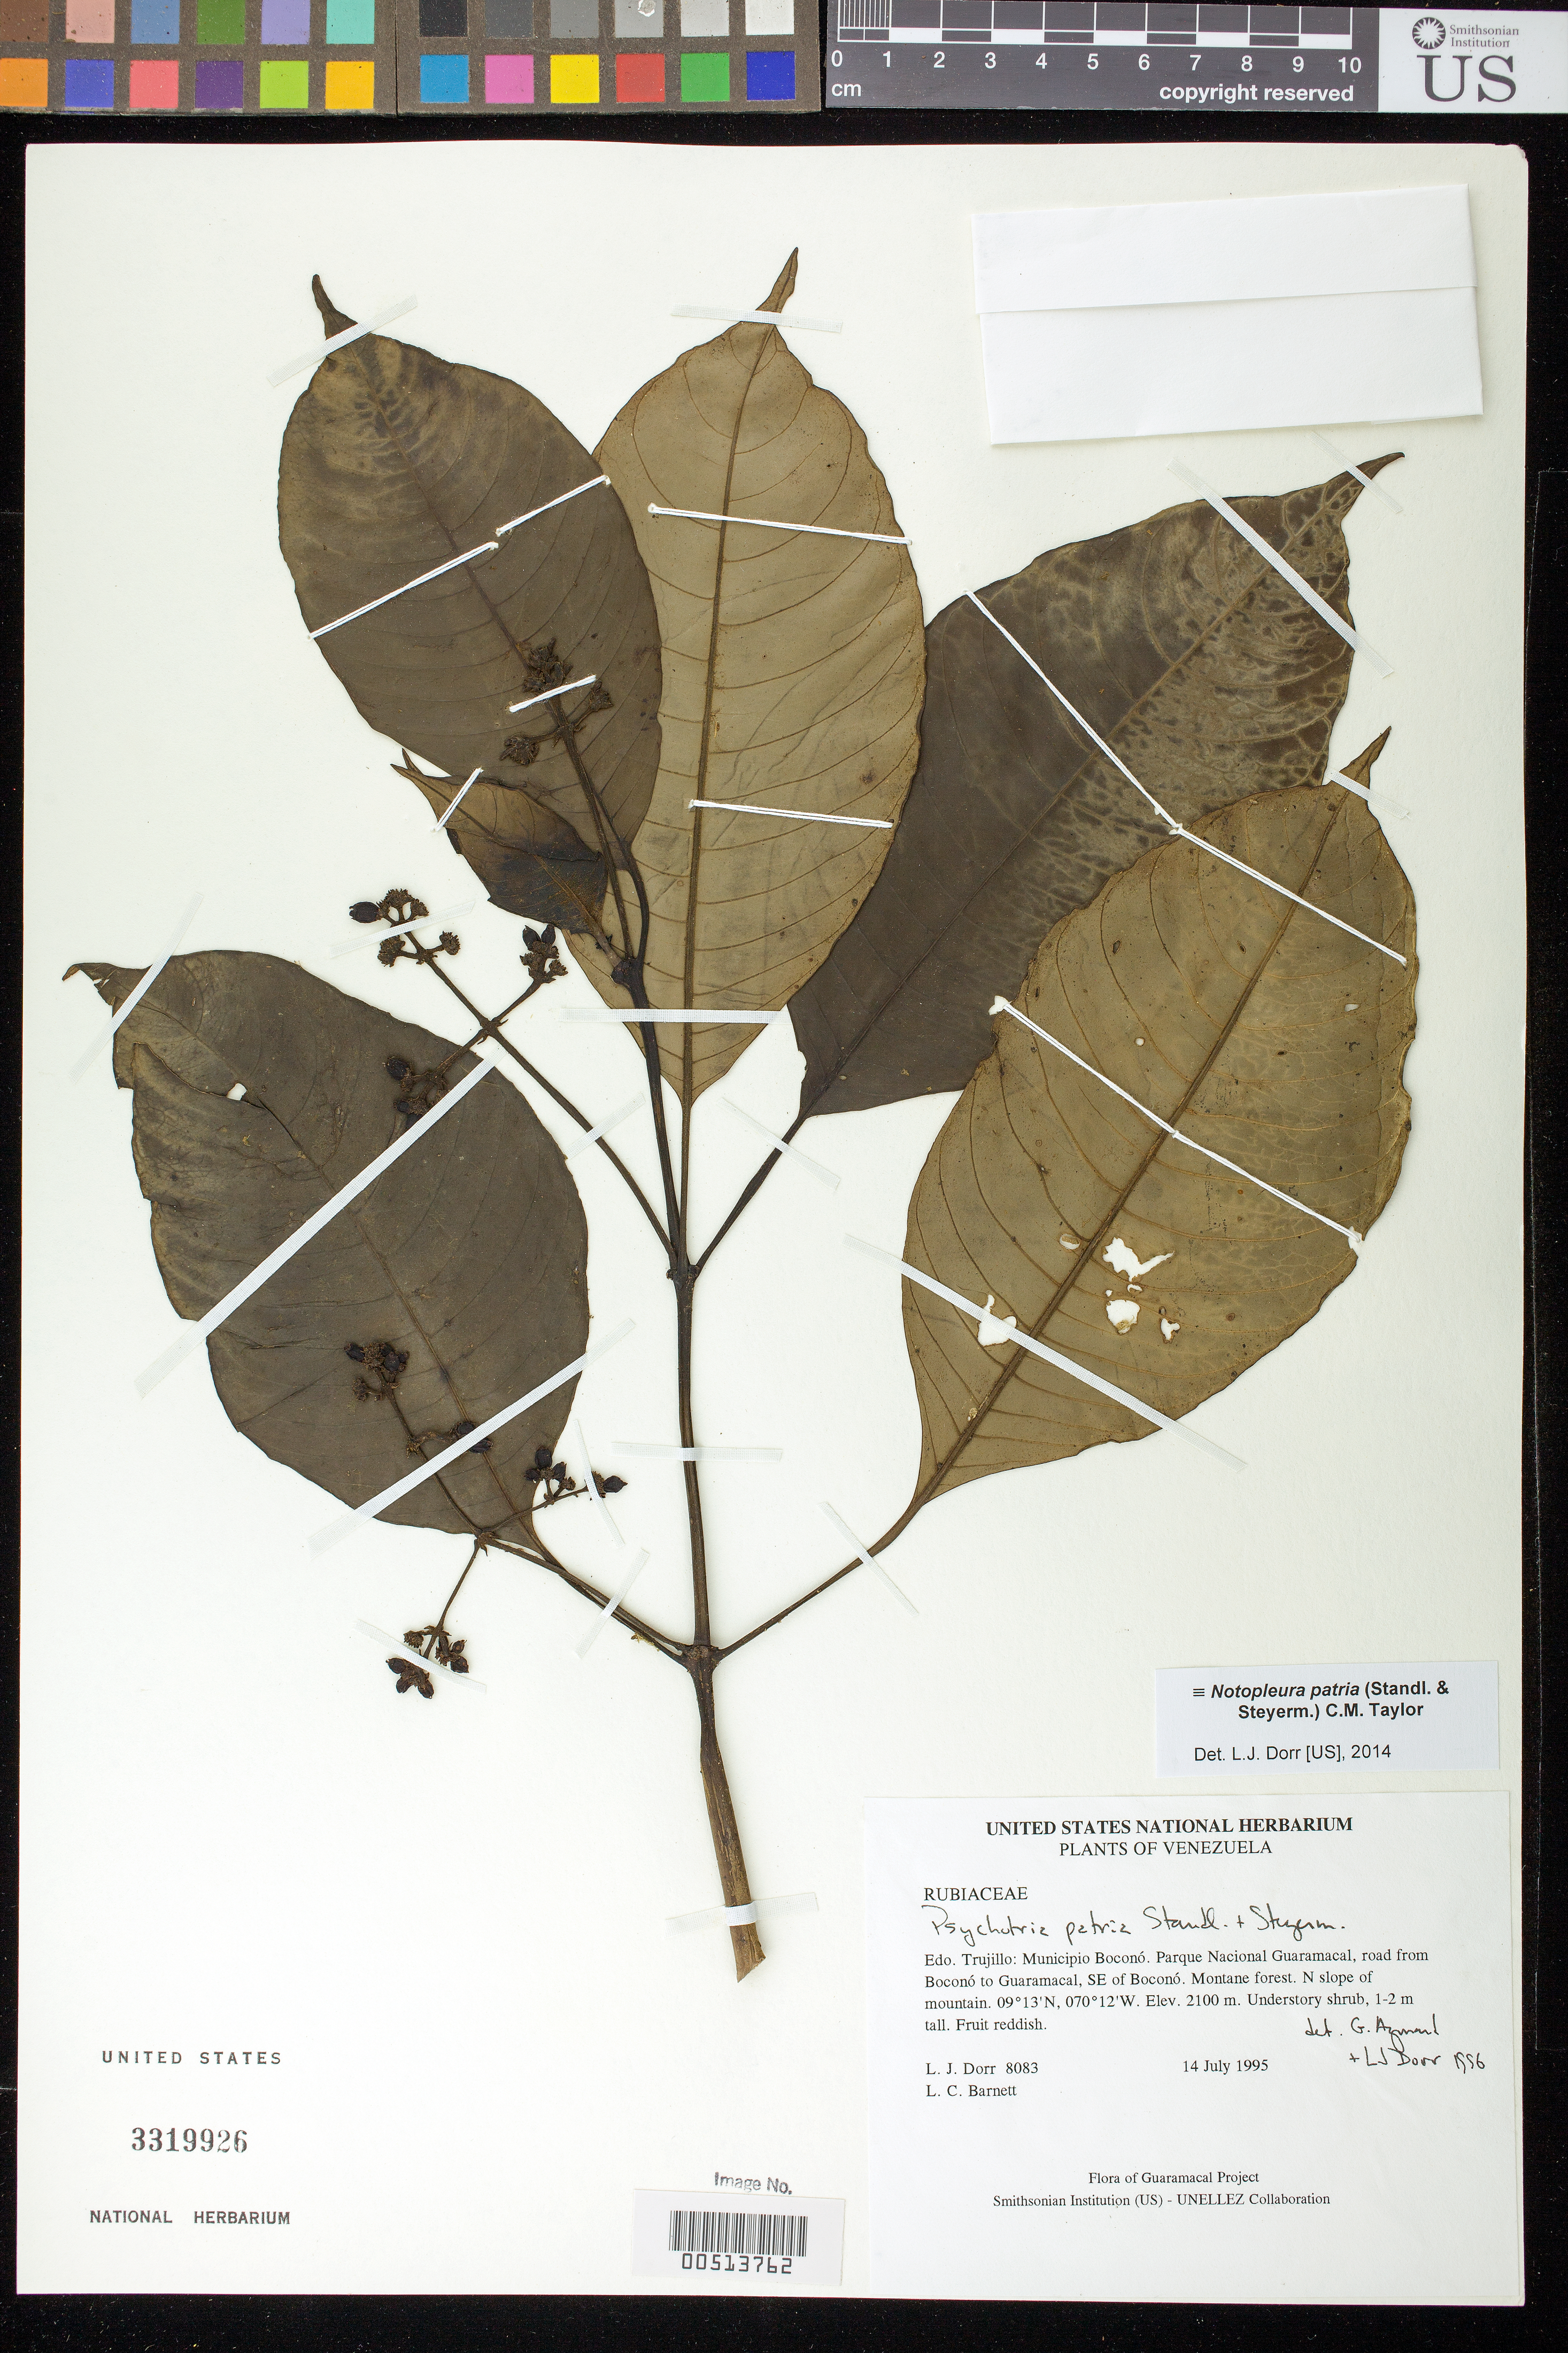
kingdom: Plantae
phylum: Tracheophyta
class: Magnoliopsida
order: Gentianales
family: Rubiaceae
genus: Notopleura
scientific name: Notopleura patria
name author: (Standl. & Styerm.) C.M. Taylor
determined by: Dorr, L. J., (BOT), Smithsonian Institution - National Museum of Natural History (UNITED STATES)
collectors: L. J. Dorr & L. C. Barnett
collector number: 8083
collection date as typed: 14 Jul 1995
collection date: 1995-07-14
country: Venezuela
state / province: Trujillo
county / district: Boconó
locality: Parque Nacional Guaramacal, road from Boconó to Guaramacal, SE of Boconó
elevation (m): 2100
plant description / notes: F, MO, PORT, US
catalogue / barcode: US 3319926